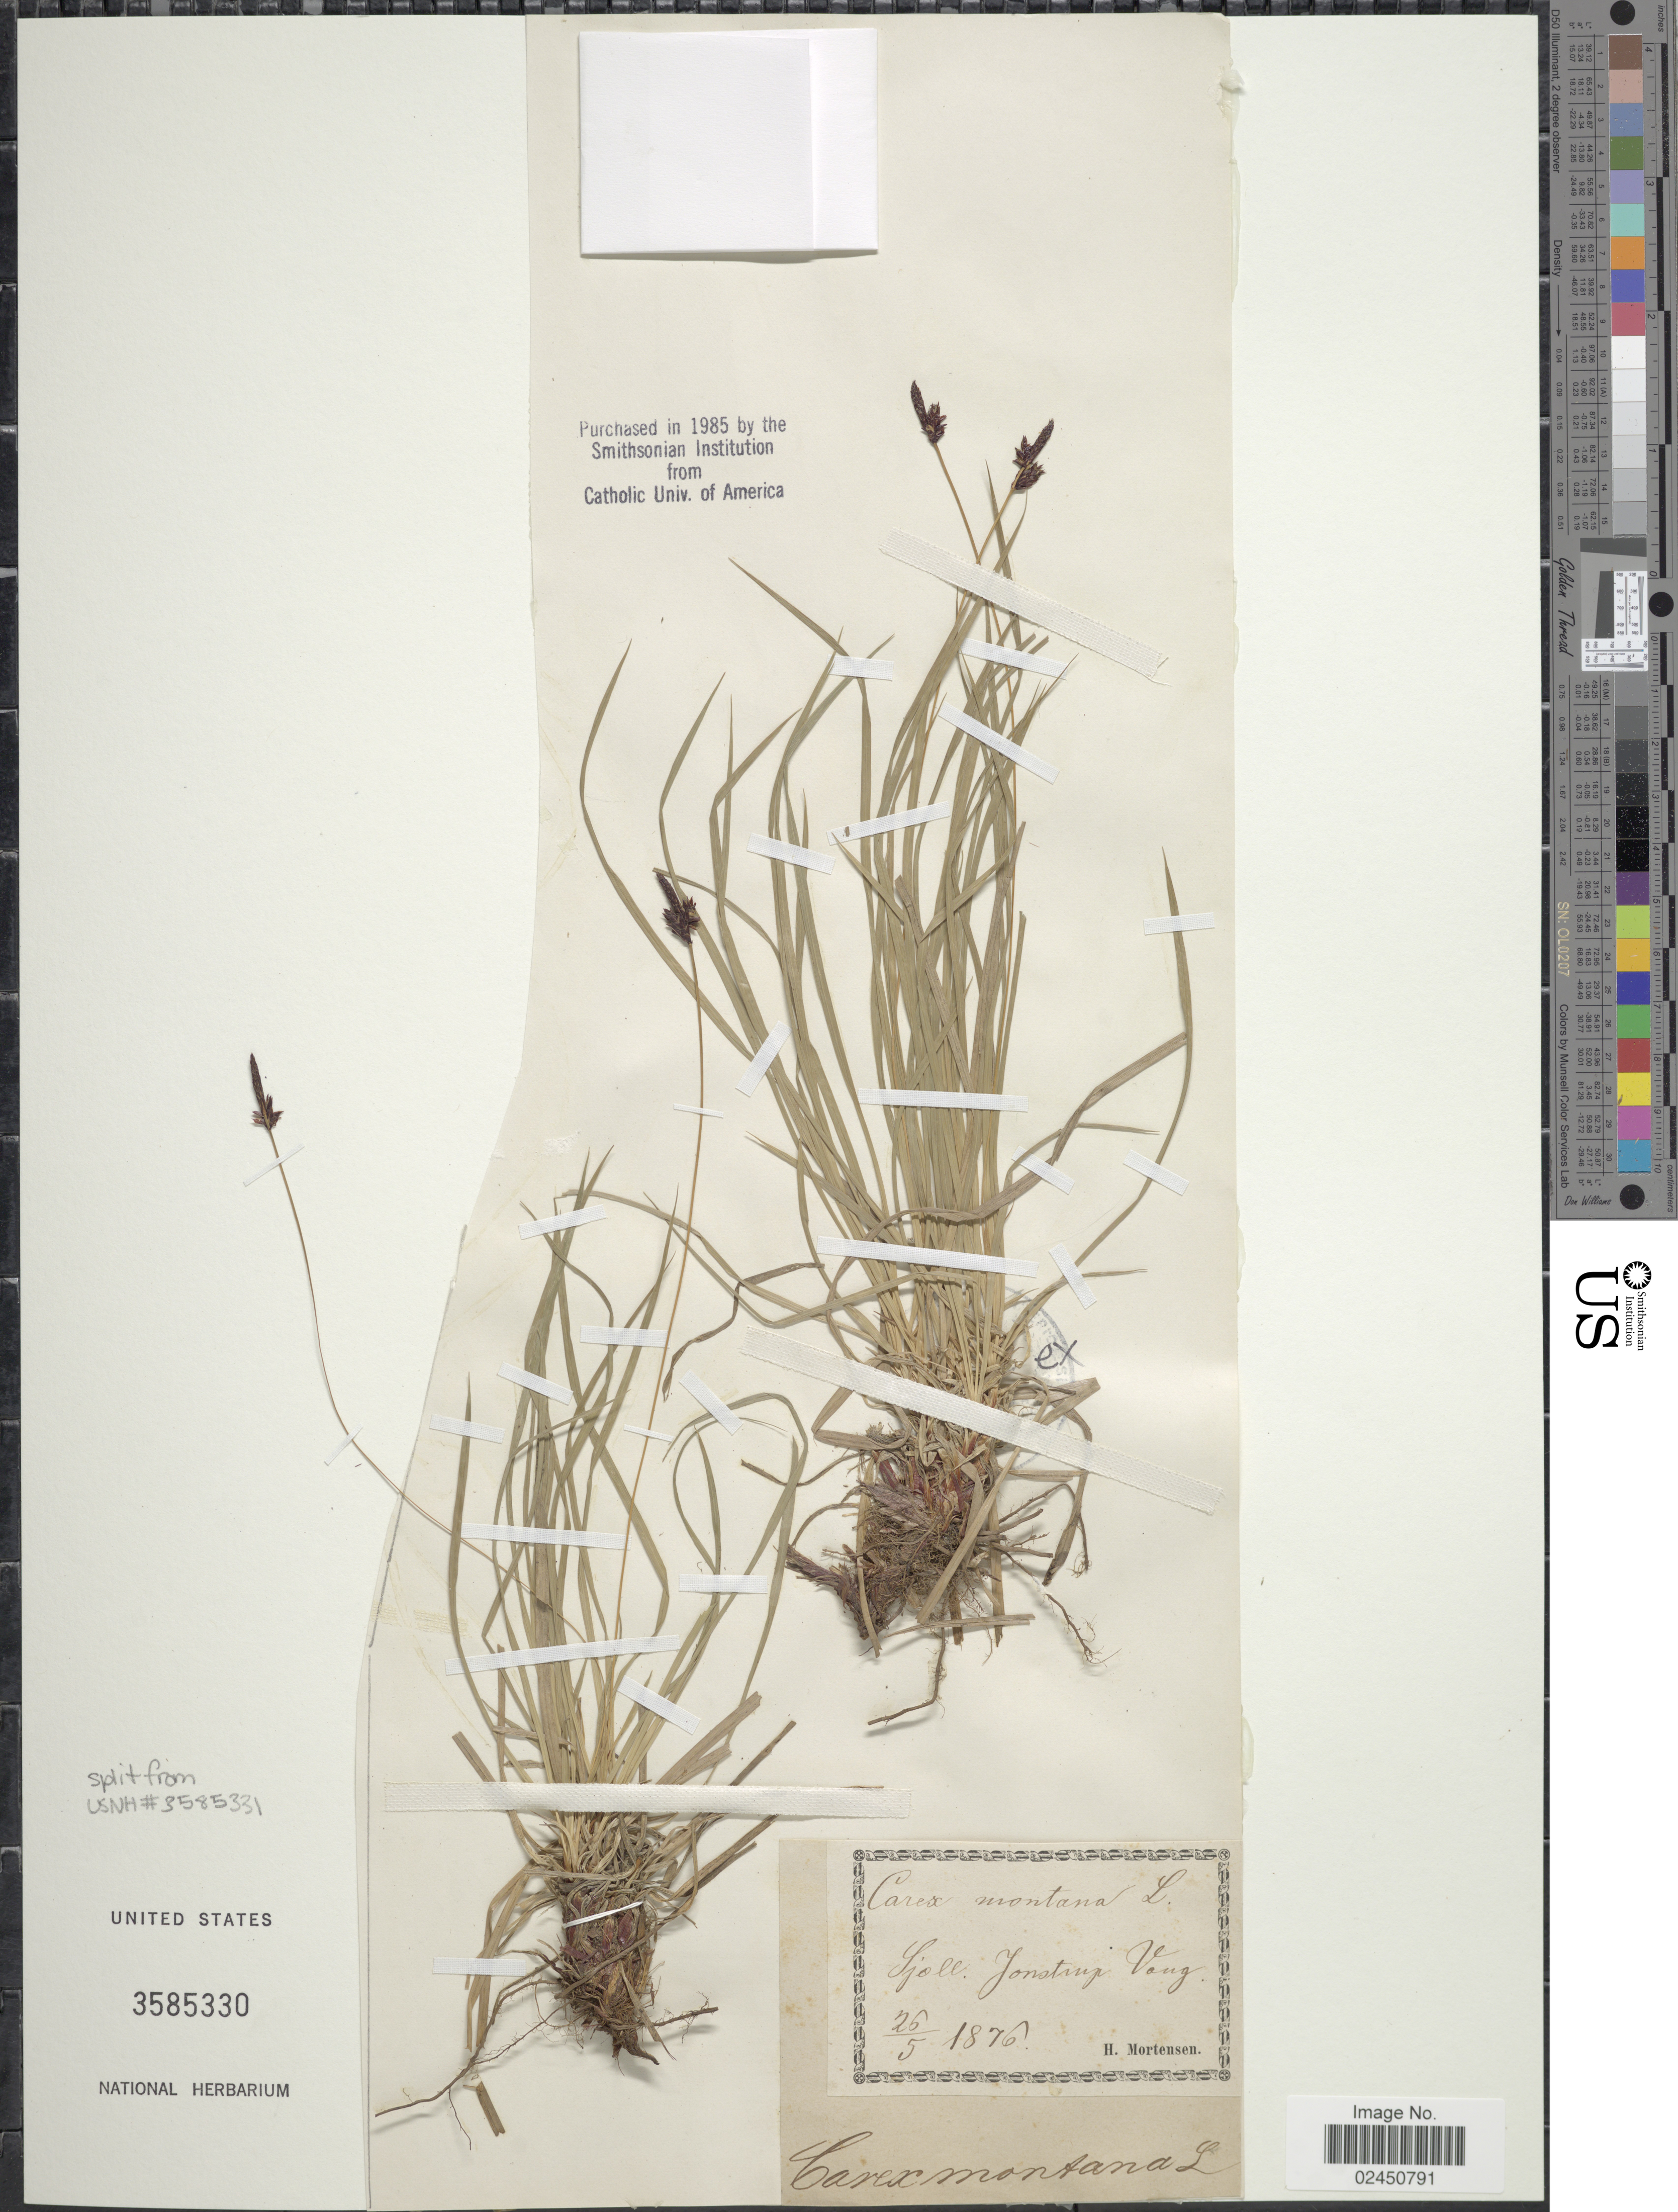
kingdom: Plantae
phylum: Tracheophyta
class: Liliopsida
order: Poales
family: Cyperaceae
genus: Carex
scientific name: Carex montana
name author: L.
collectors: H. Mortensen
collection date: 1876-05-26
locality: Sjoll, Jonstrup Vaug [interpreted]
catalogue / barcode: US 3585330